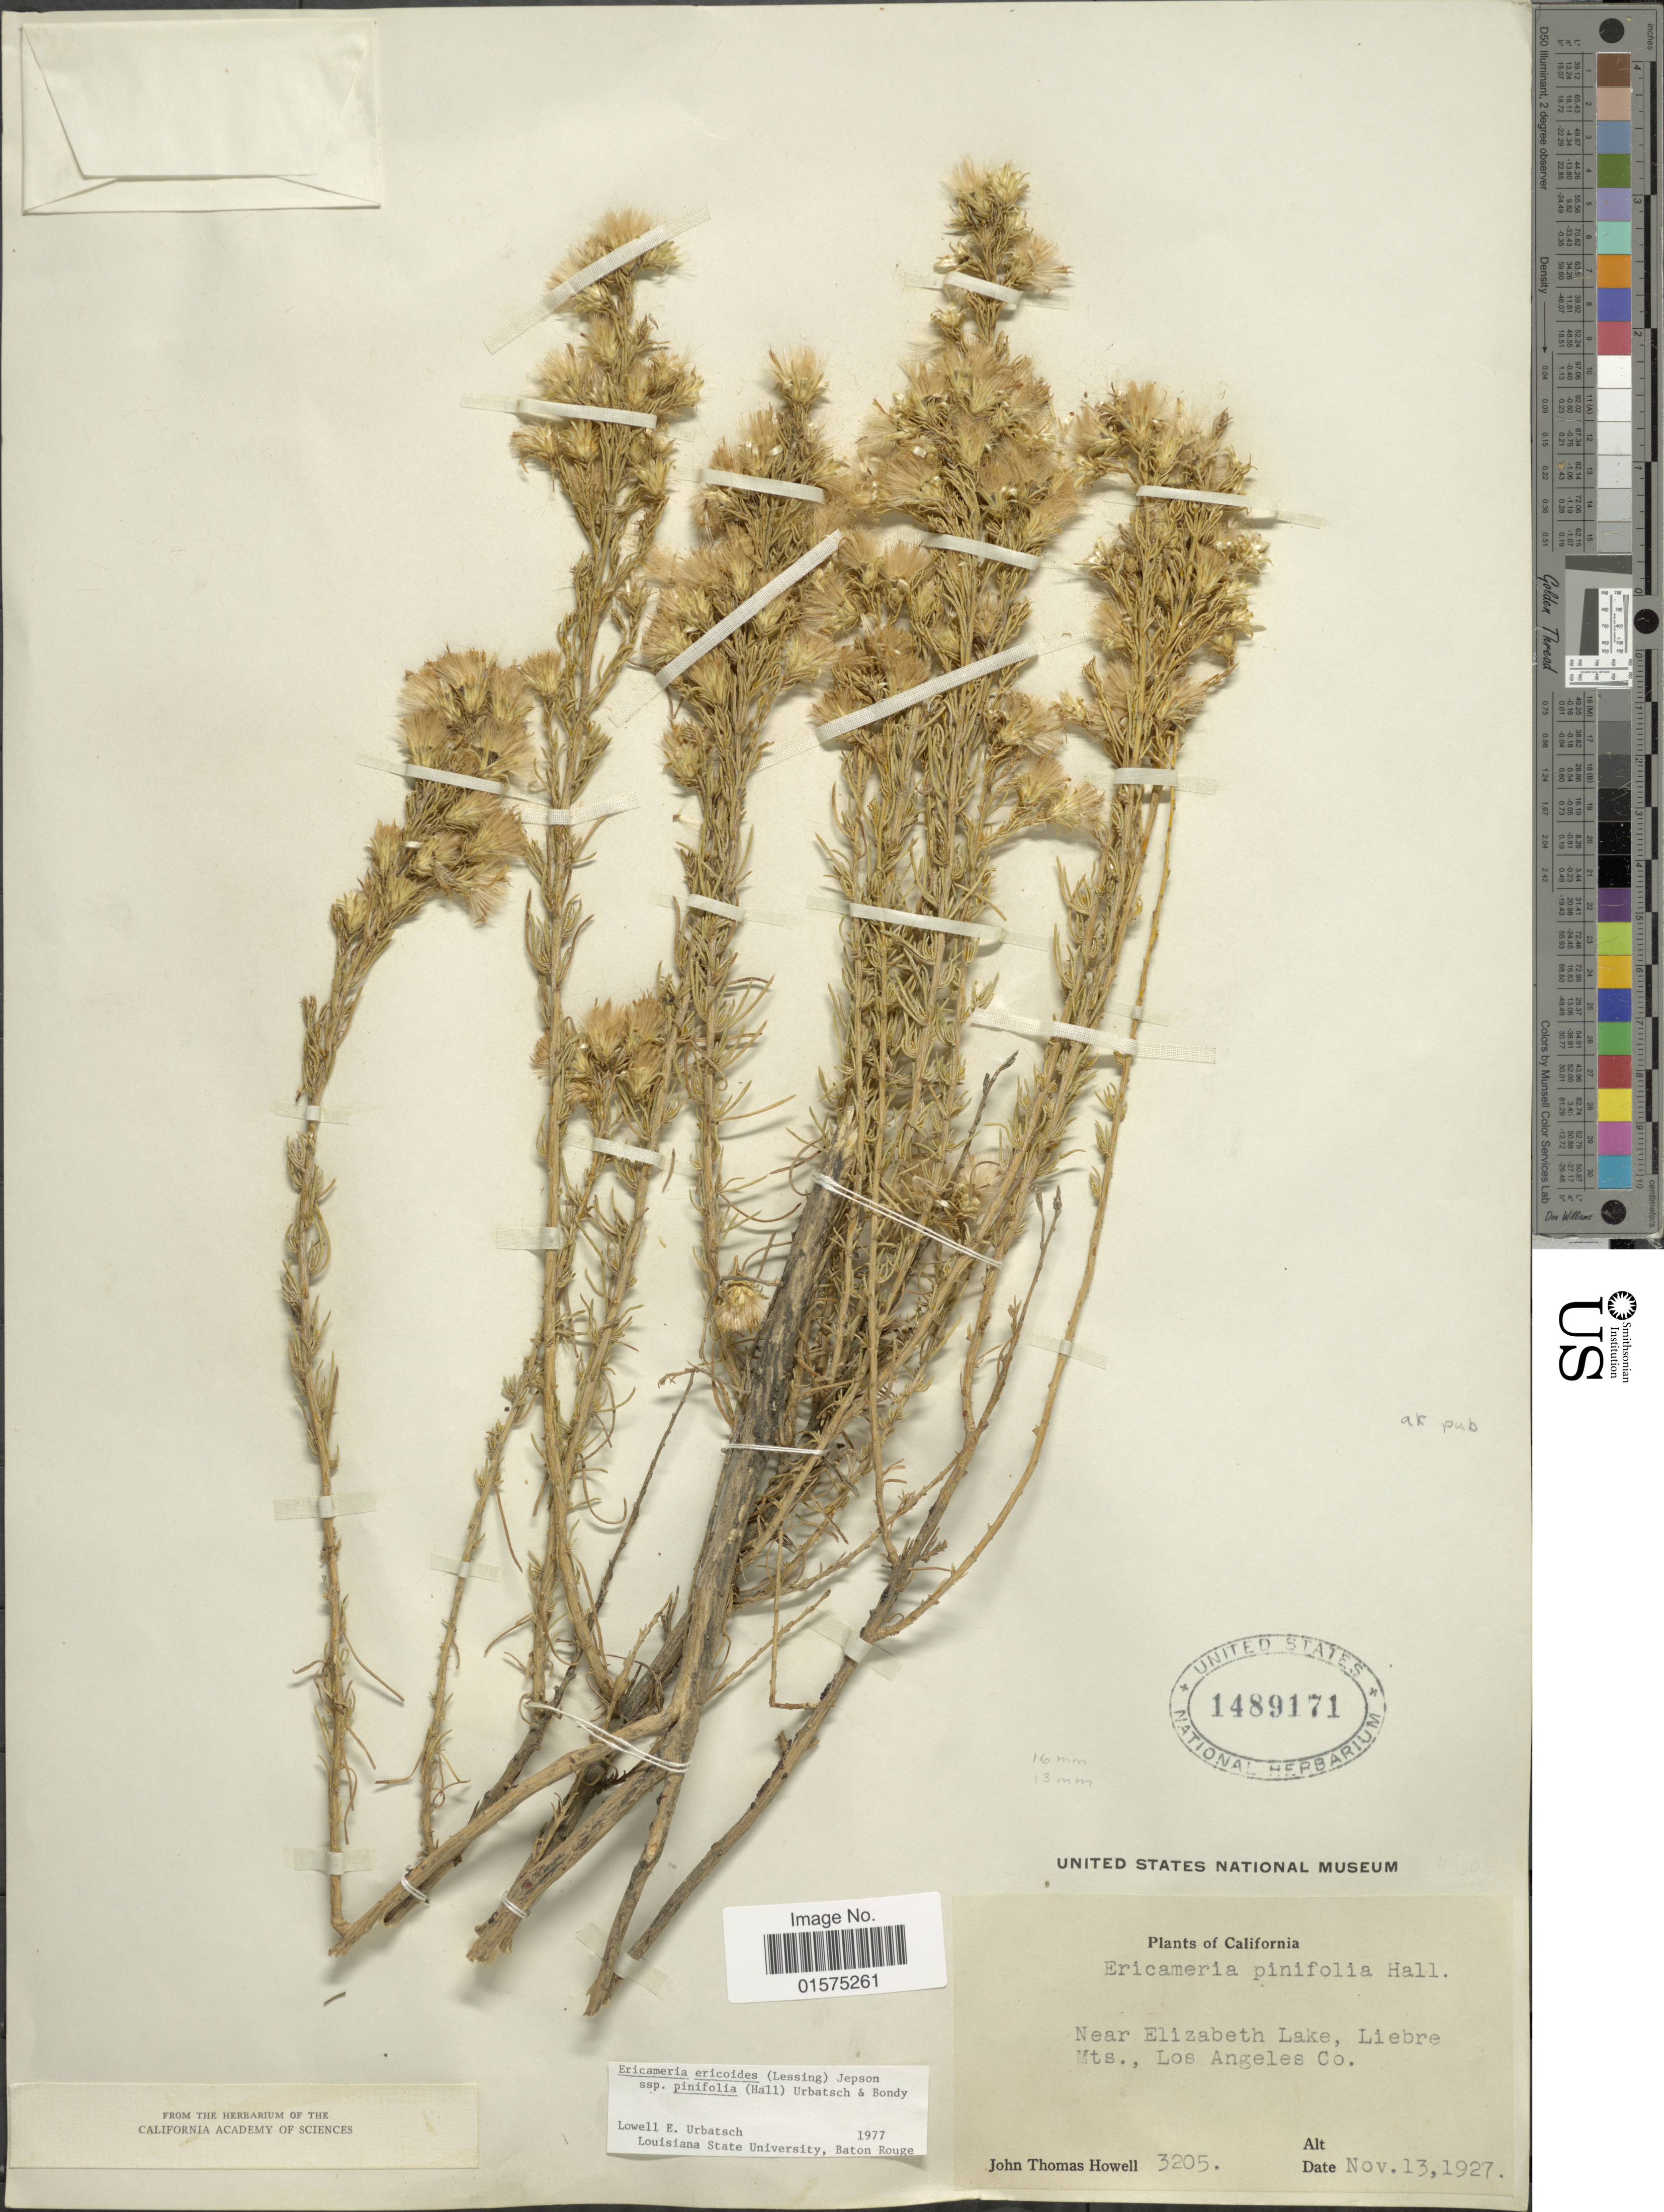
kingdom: Plantae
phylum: Tracheophyta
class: Magnoliopsida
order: Asterales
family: Asteraceae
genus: Ericameria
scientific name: Ericameria pinifolia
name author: (A. Gray) Hall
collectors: J. T. Howell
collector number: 3205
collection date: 1927-11-13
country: United States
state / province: California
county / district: Los Angeles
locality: Near Elizabeth Lake, Liebre Mts., Los Angeles Co.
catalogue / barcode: US 1489171